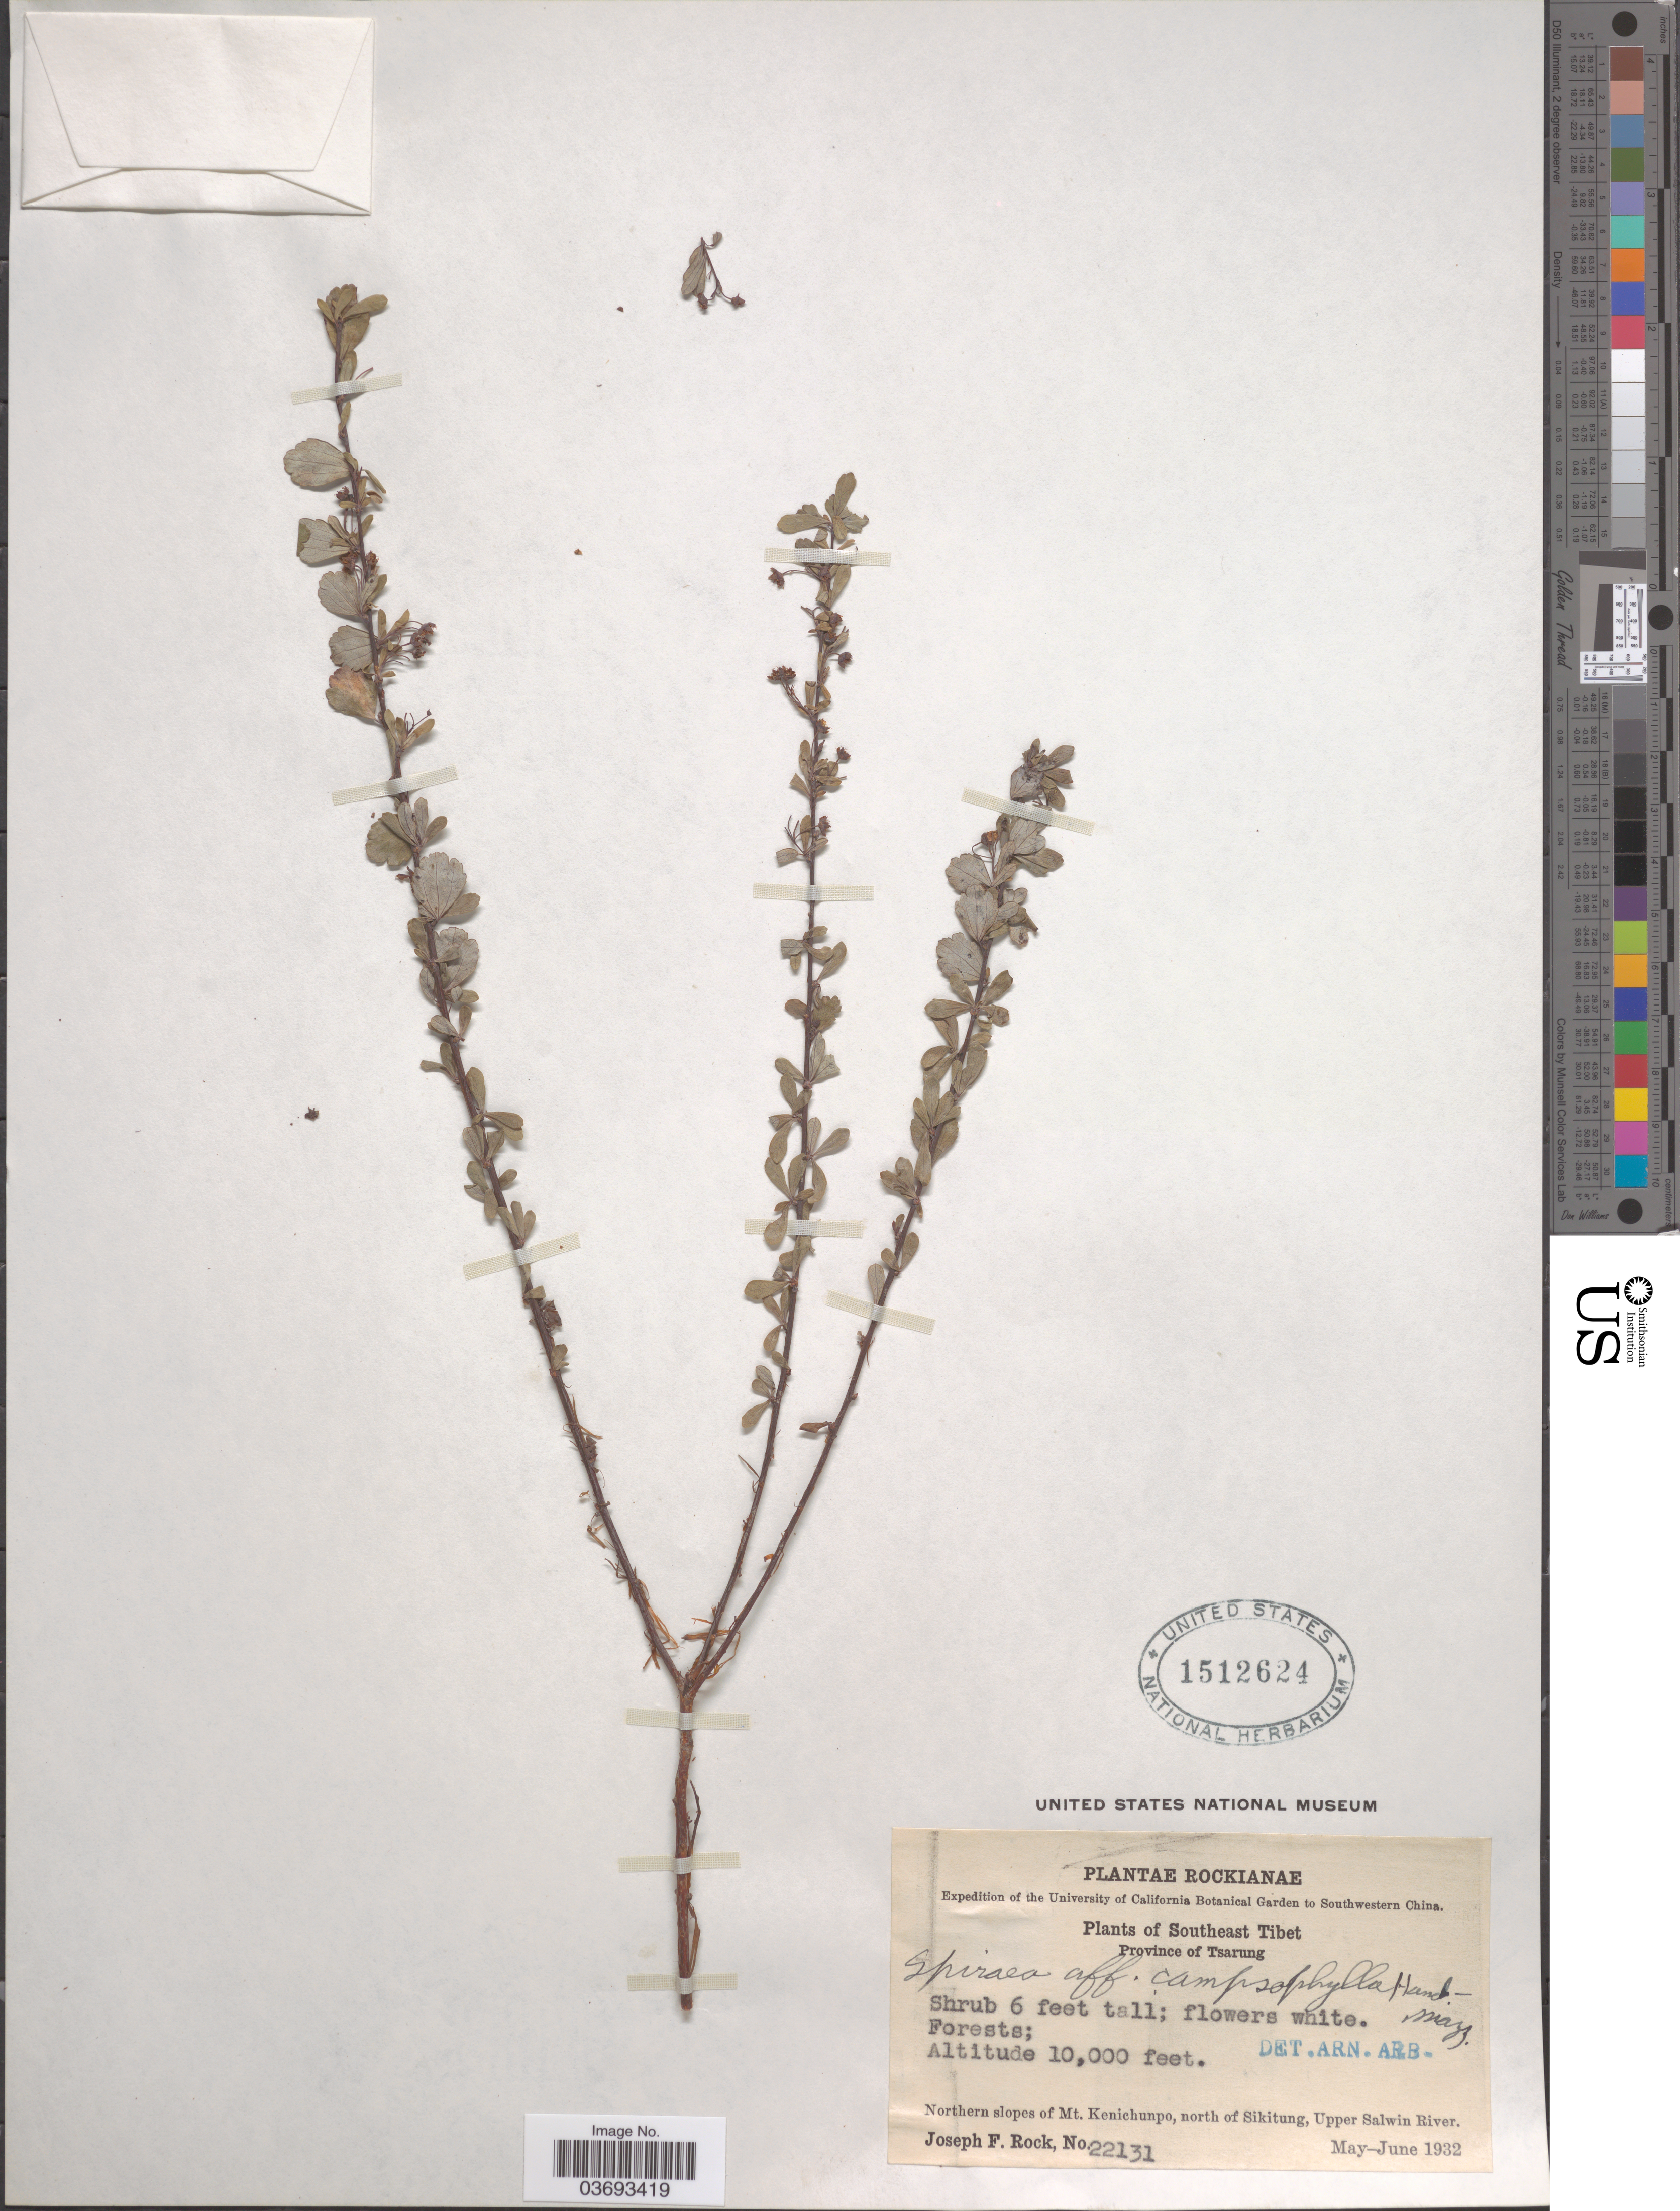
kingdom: Plantae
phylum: Tracheophyta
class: Magnoliopsida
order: Rosales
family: Rosaceae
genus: Spiraea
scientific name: Spiraea campsophylla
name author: Hand.-Mazz.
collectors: J. F. Rock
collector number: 22131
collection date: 1932-05/1932-06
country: China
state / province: Xizang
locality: Southeast Tibet. Province of Tsarung. Northern slopes of Mt. Kenichunpo, north of Sikitung, Upper Salwin River.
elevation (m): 3048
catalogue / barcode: US 1512624